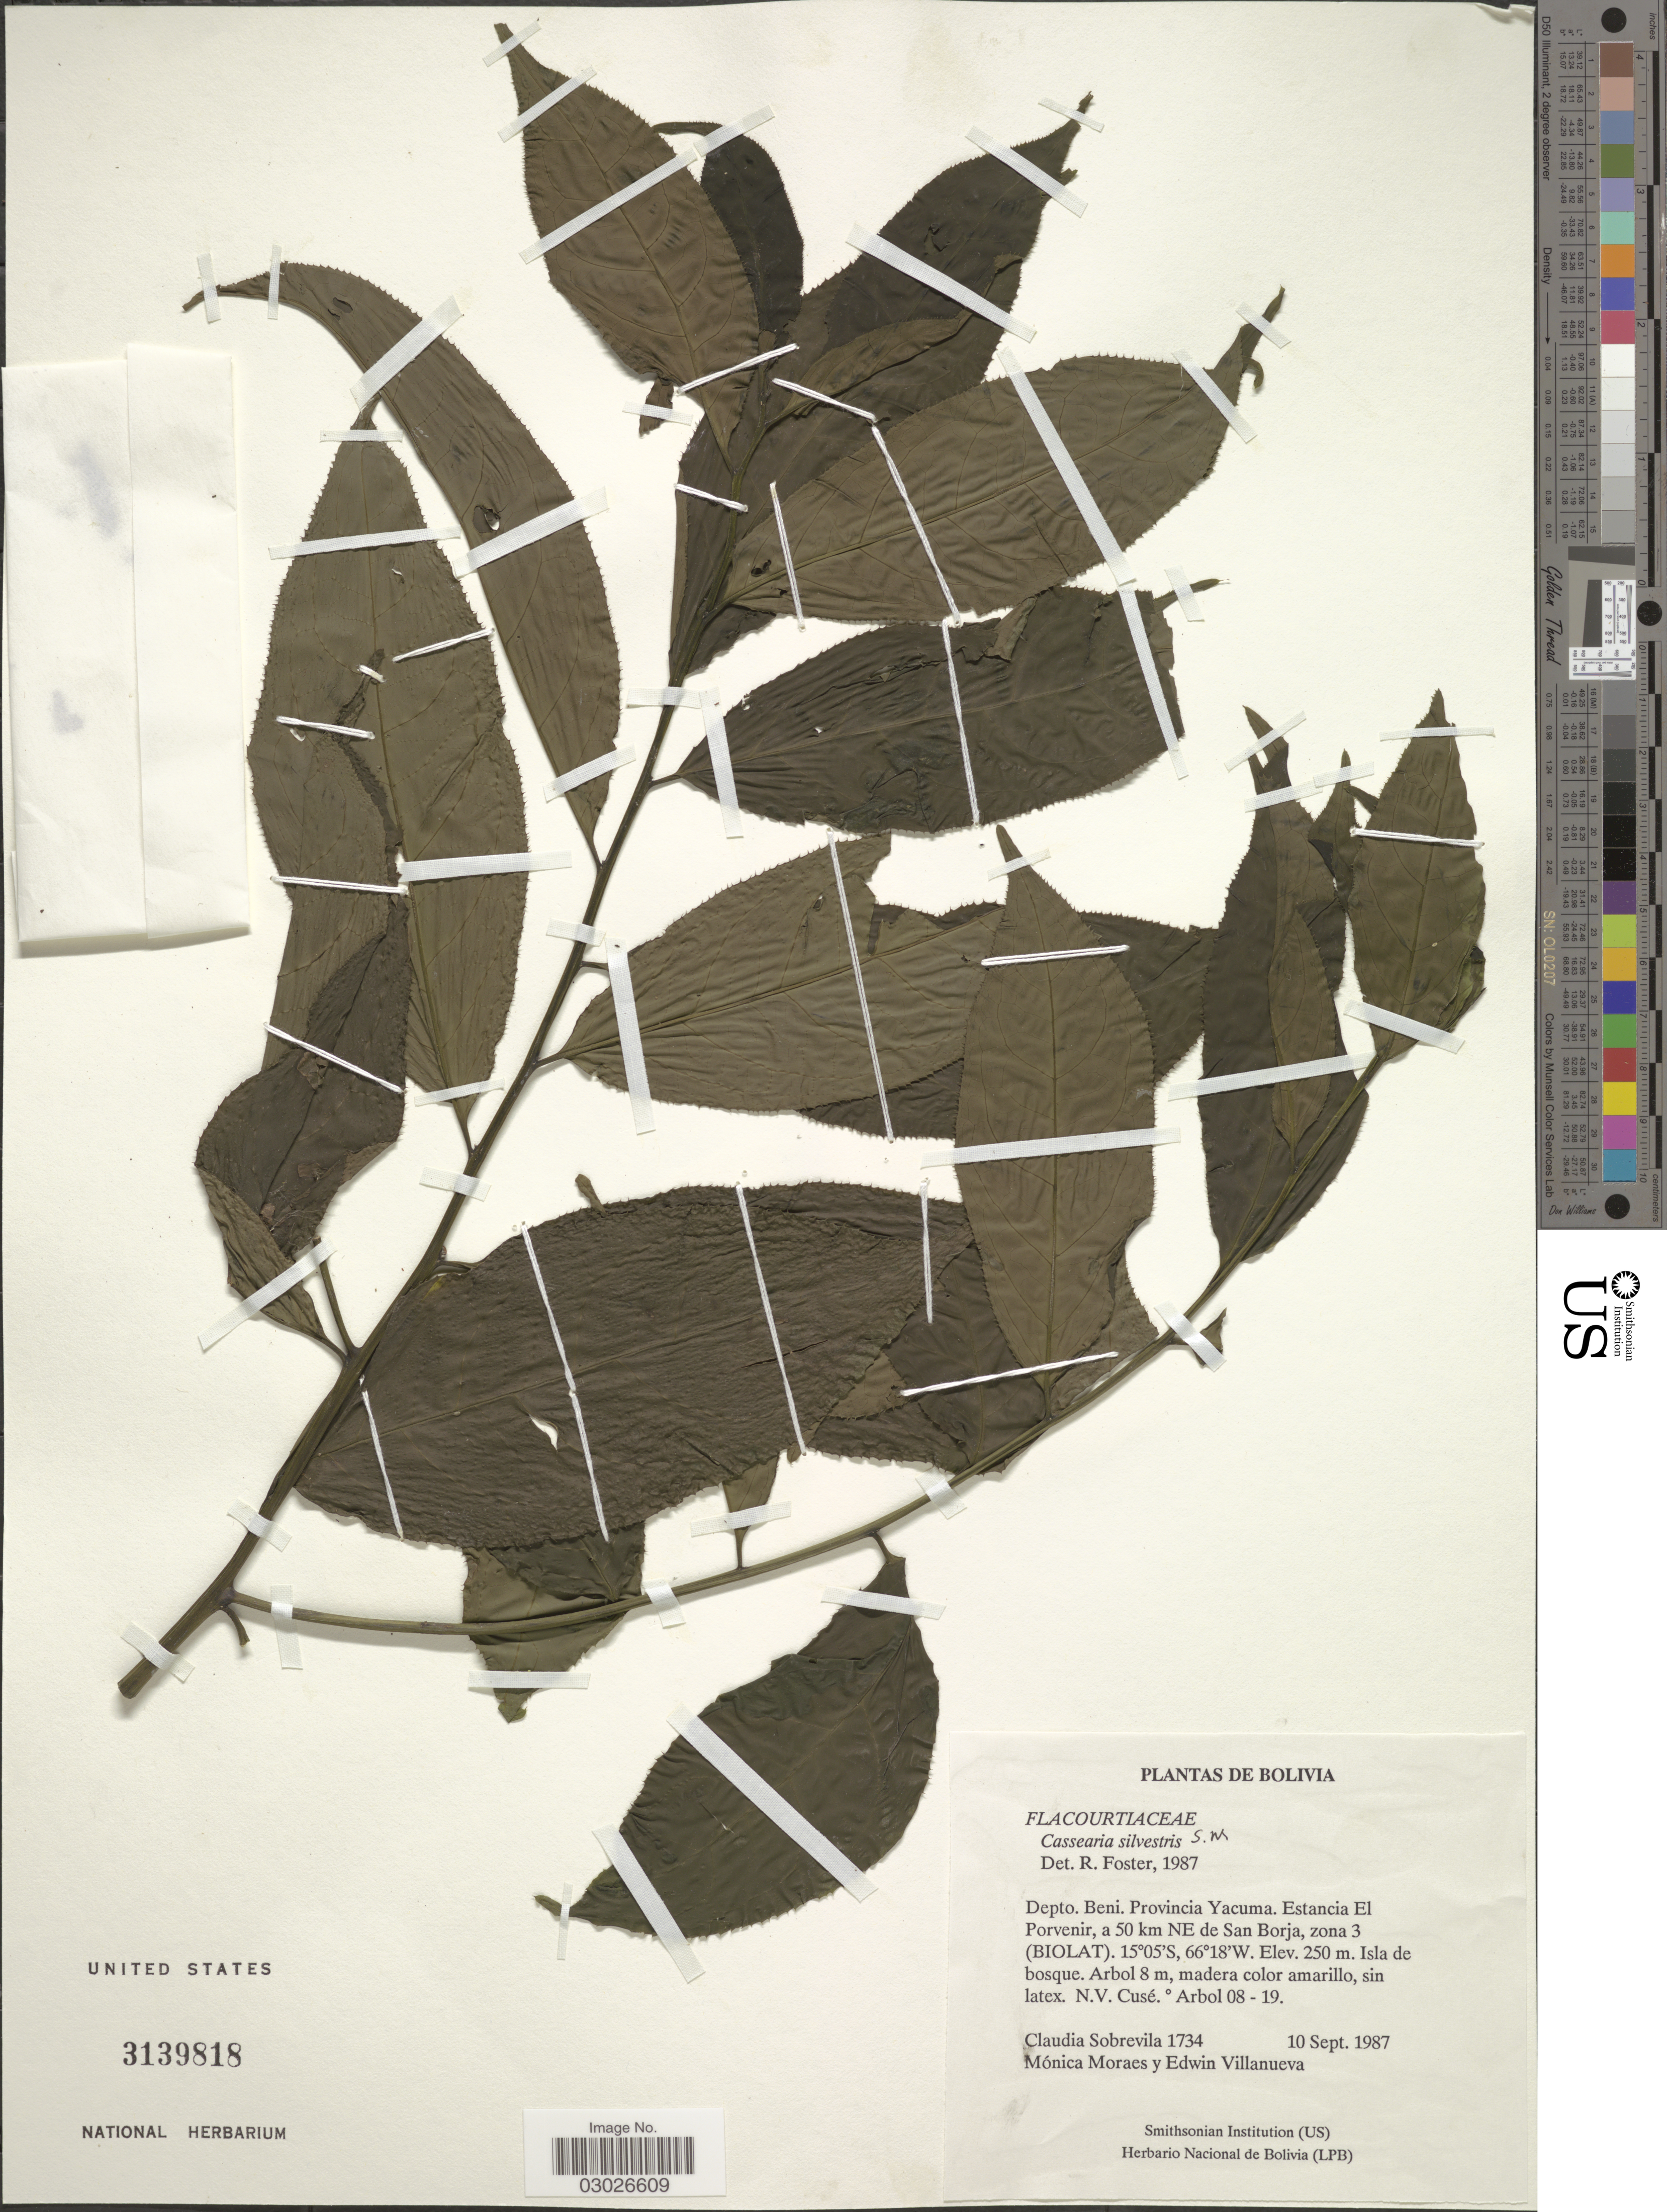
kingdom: Plantae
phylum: Tracheophyta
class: Magnoliopsida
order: Malpighiales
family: Salicaceae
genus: Casearia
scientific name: Casearia sylvestris var. sylvestris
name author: Sw.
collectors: C. Sobrevila, M. Moraes & E. Villanueva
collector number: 1734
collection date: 1987-09-10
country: Bolivia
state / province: Beni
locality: Depto. Beni, Provincia Yacuma, Estancia El Porvenir, a 50 km NE de San Borja, zona 3 (BIOLAT).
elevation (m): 250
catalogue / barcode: US 3139818